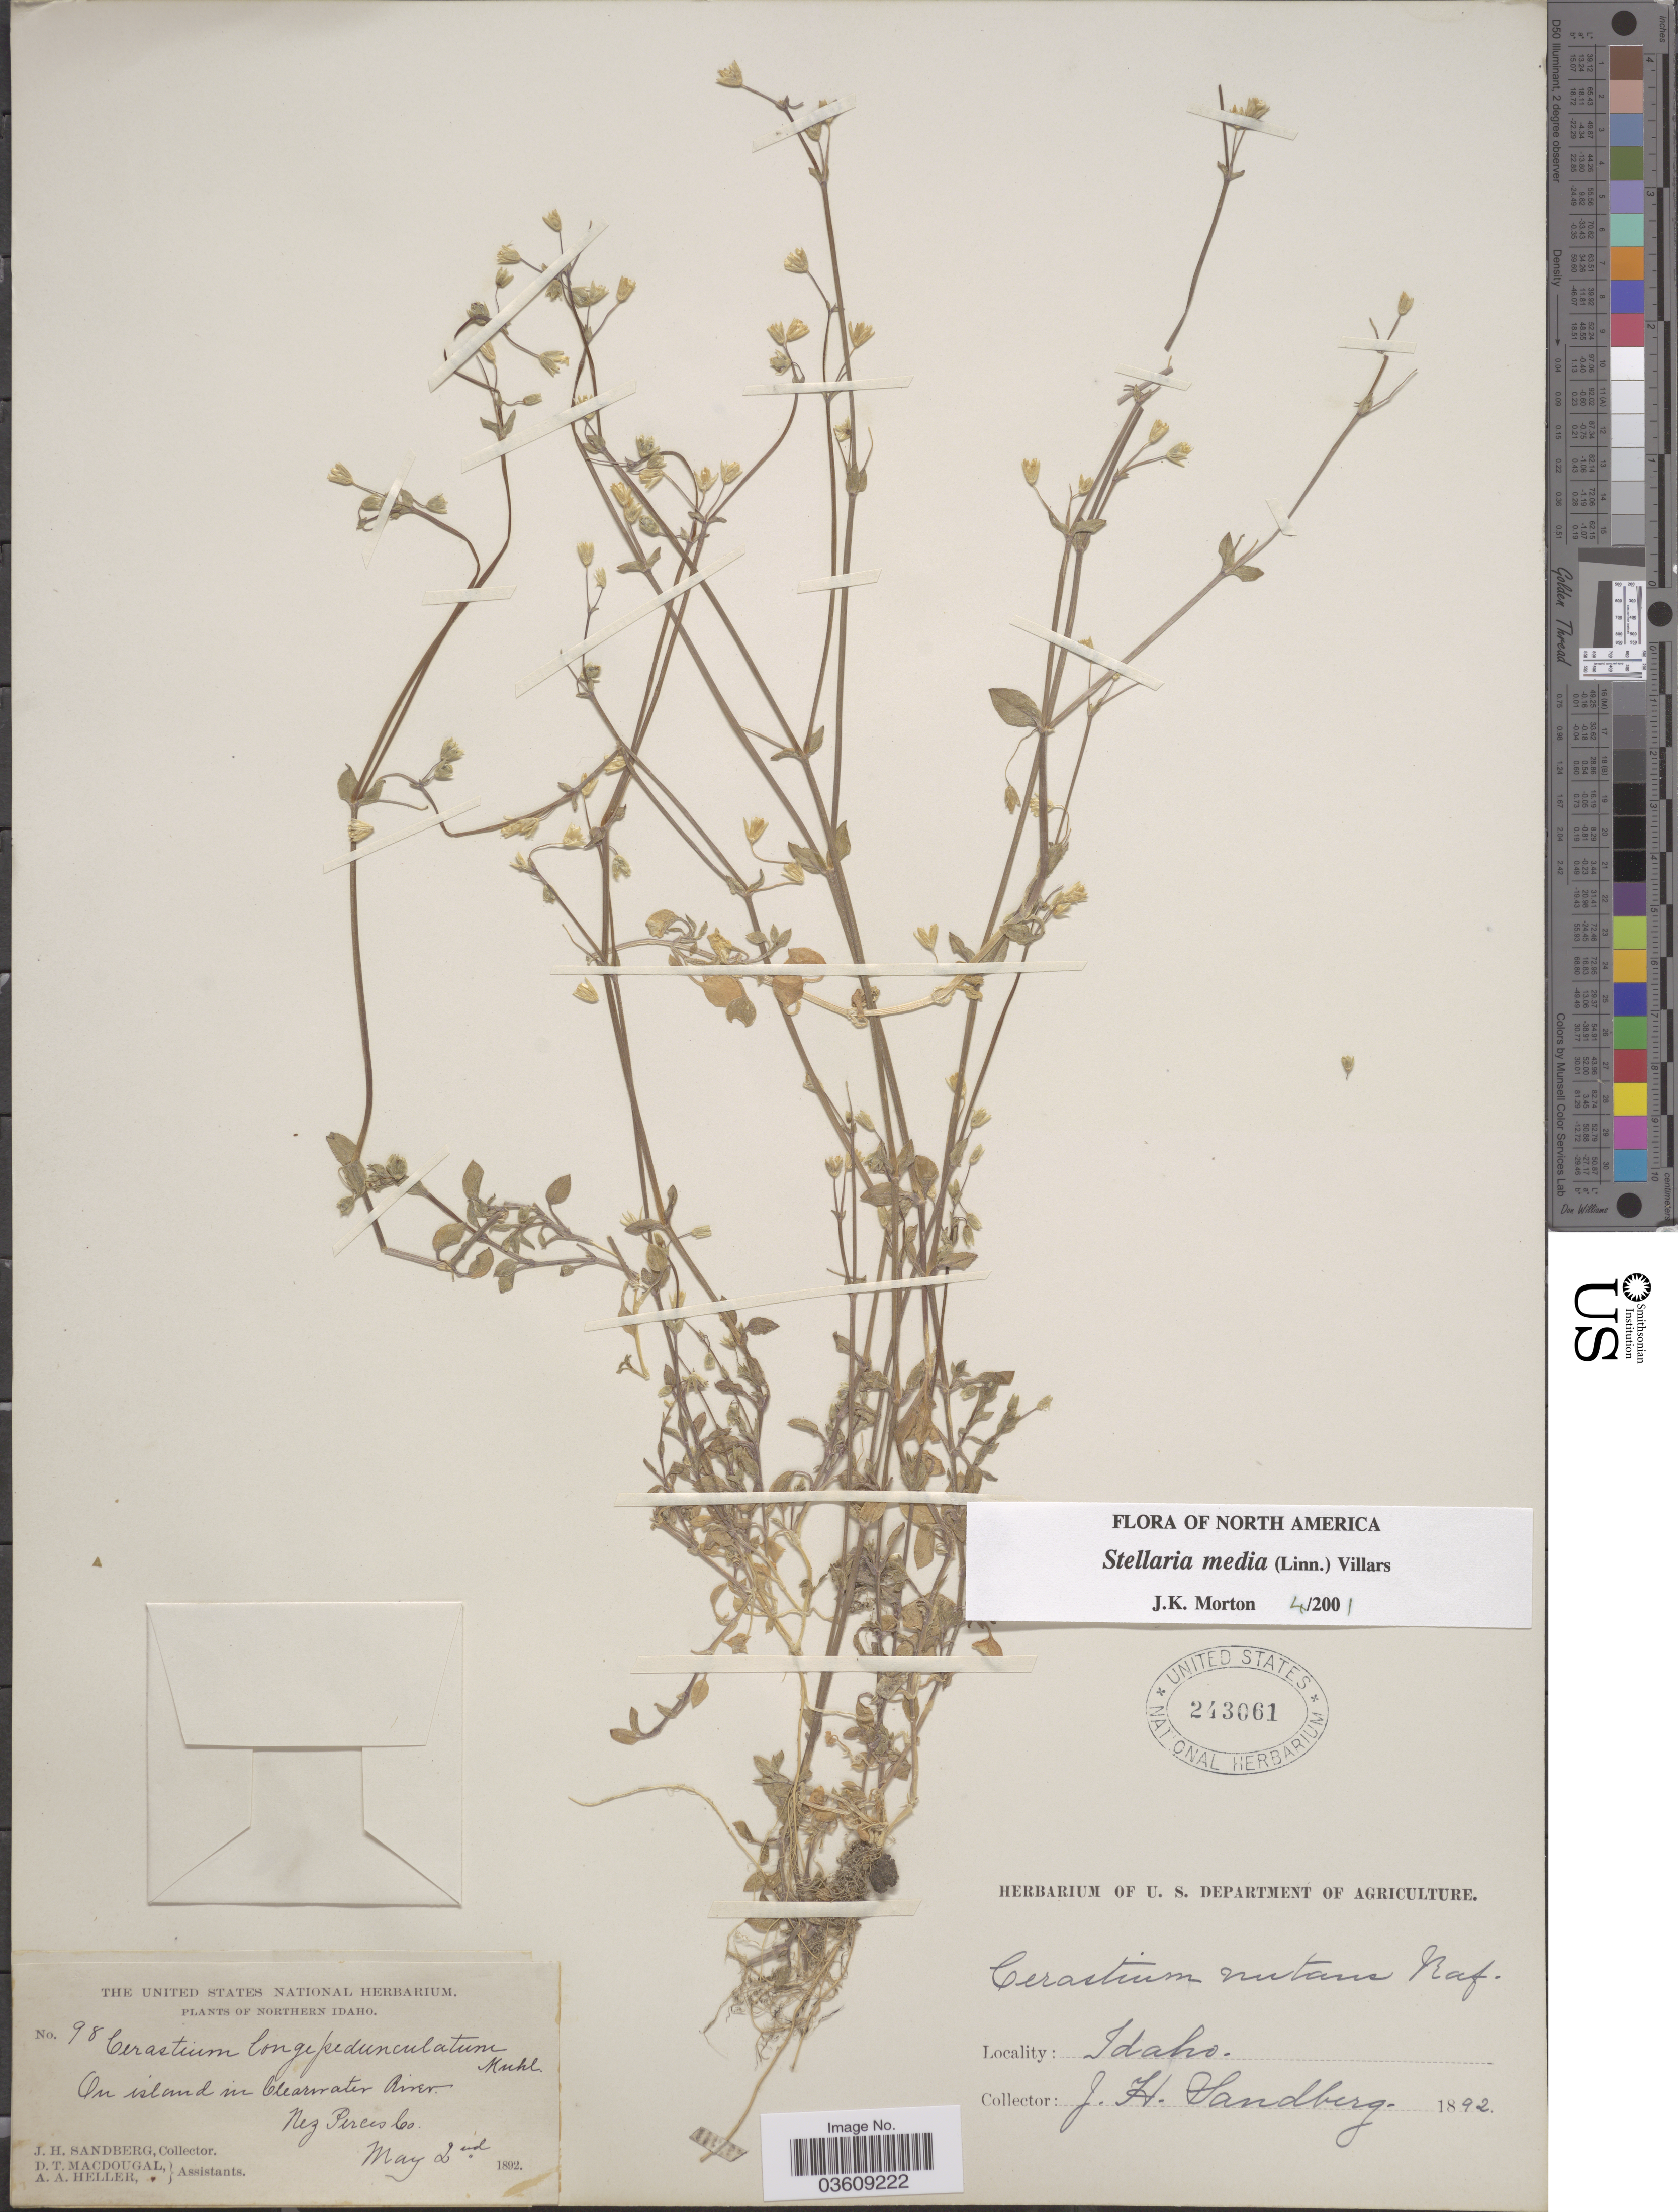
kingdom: Plantae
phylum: Tracheophyta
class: Magnoliopsida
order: Caryophyllales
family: Caryophyllaceae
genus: Stellaria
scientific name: Stellaria media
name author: (L.) Vill.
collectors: J. H. Sandberg, D. T. MacDougal & A. A. Heller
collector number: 98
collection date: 1892-05-02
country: United States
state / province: Idaho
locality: Northern Idaho. On island in Clearwater River. Nez Perces Co.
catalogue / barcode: US 243061